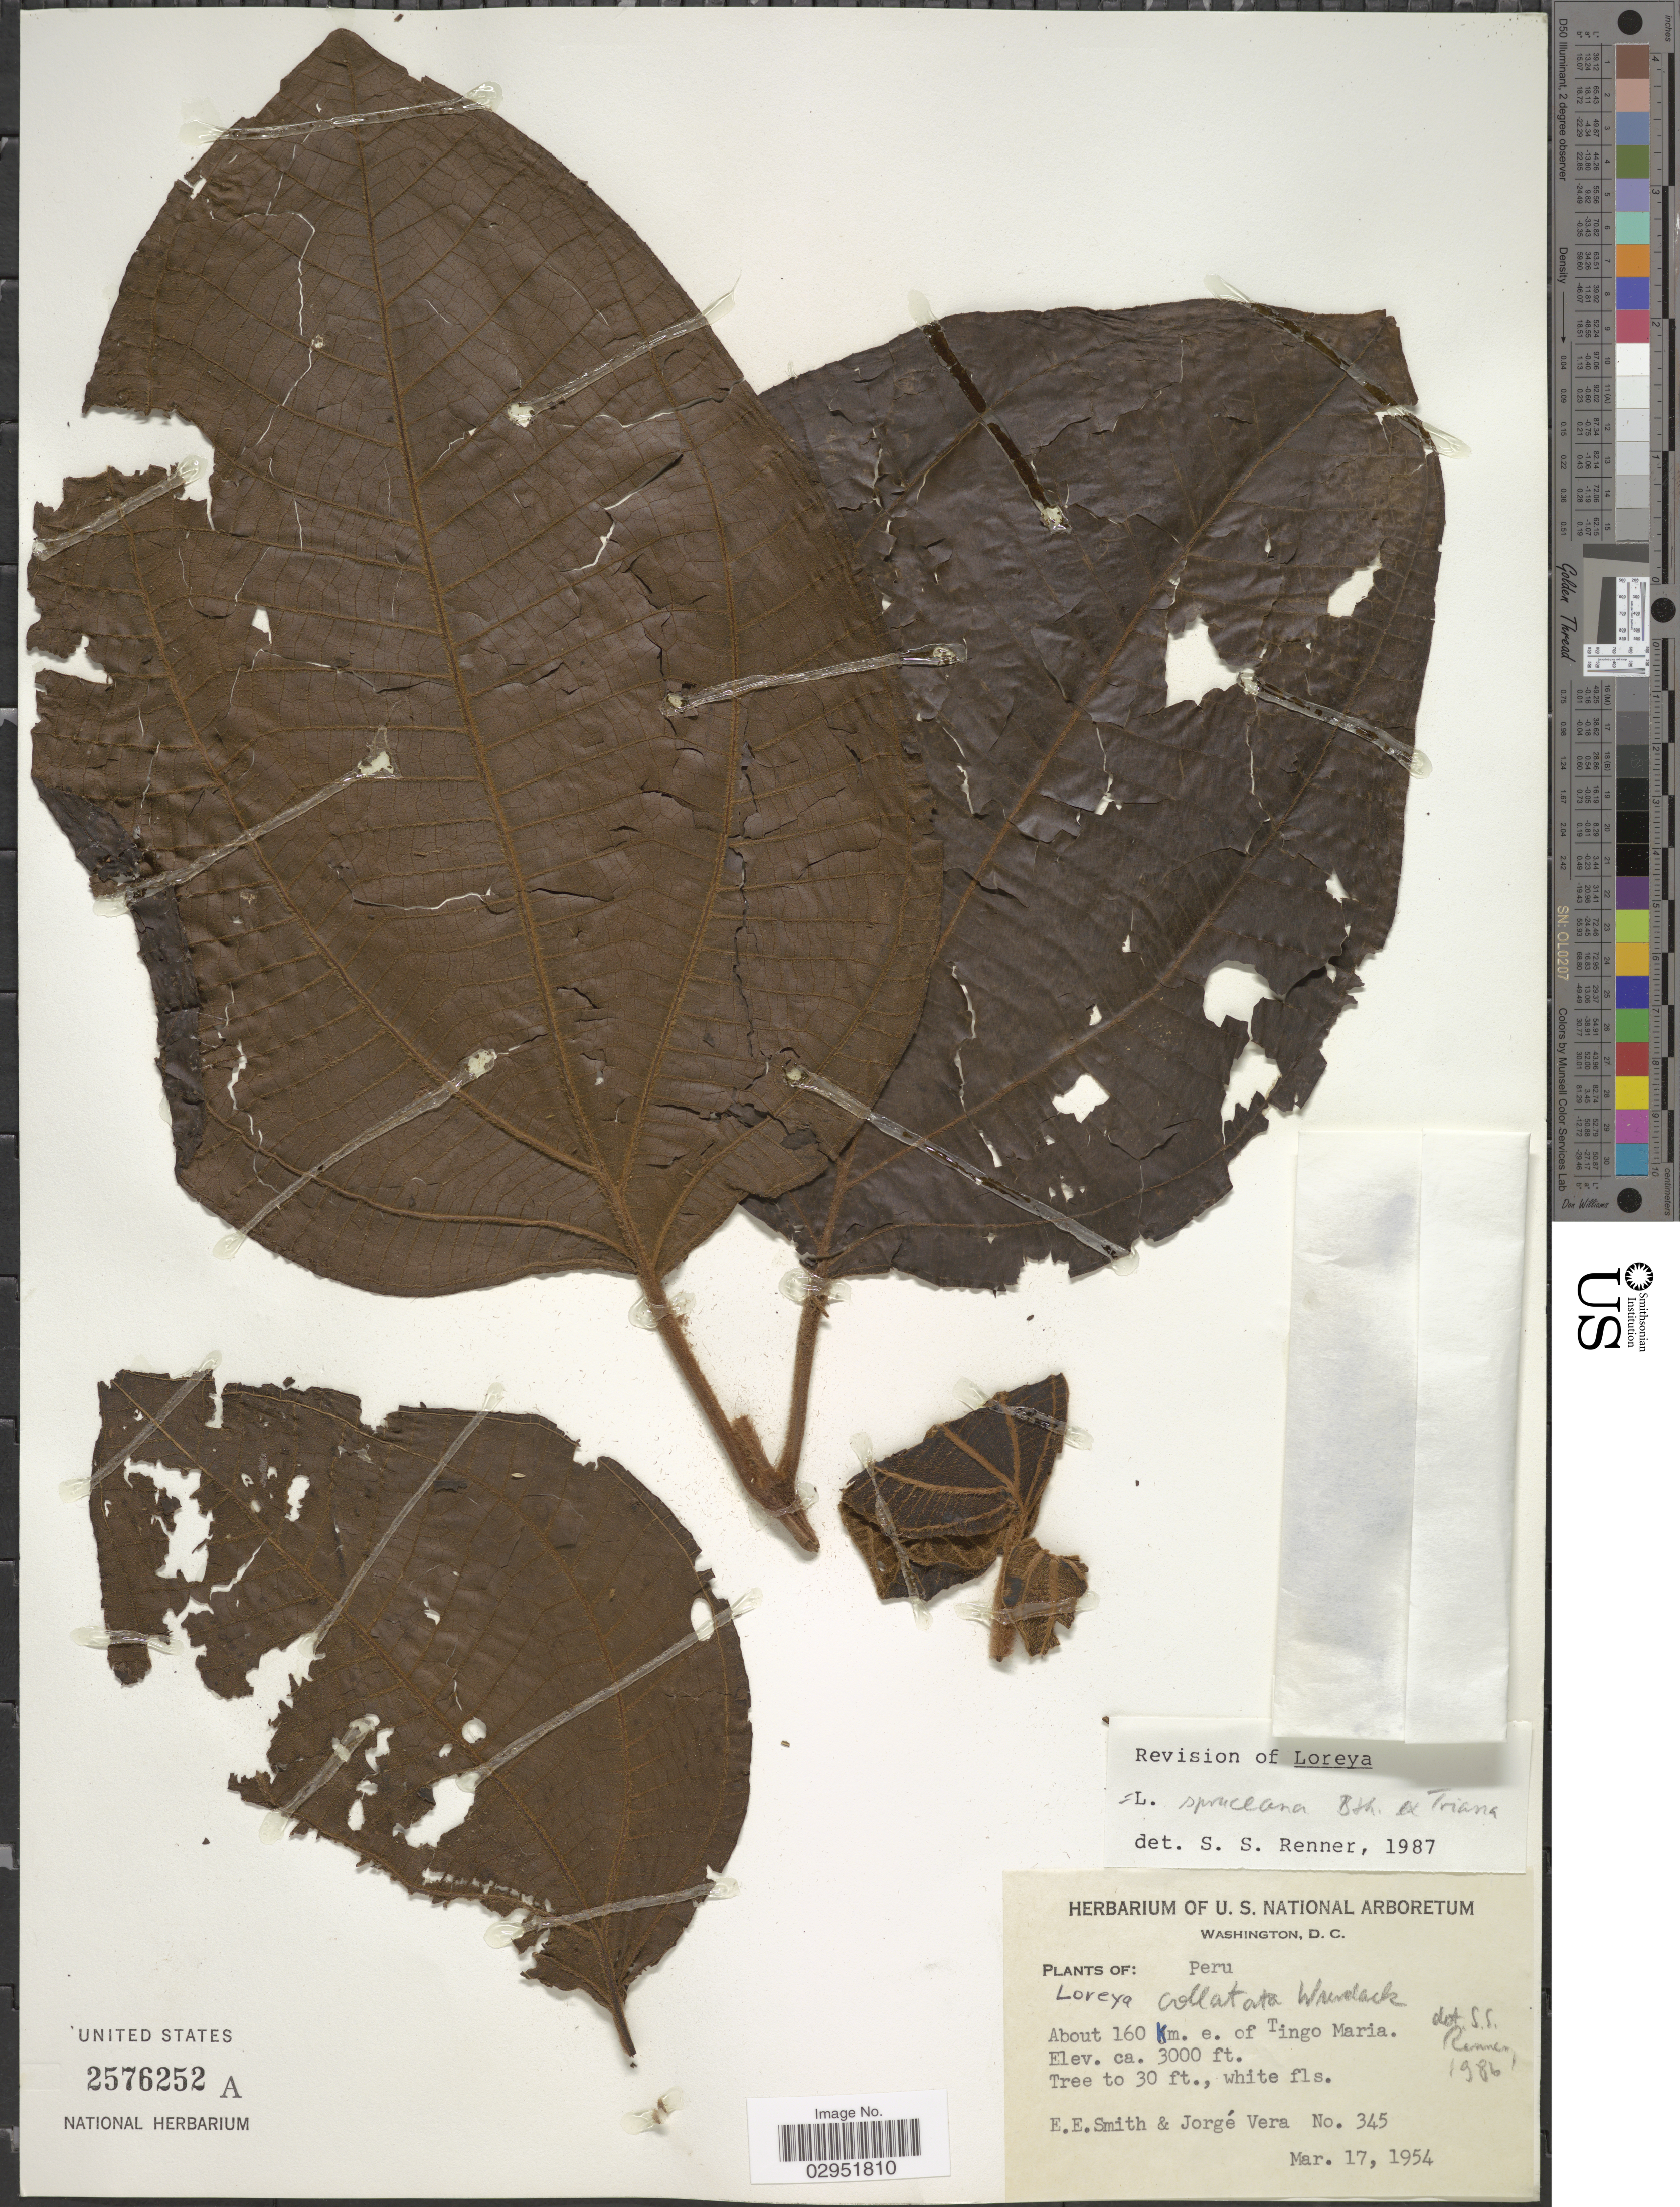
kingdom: Plantae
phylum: Tracheophyta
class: Magnoliopsida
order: Myrtales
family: Melastomataceae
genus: Bellucia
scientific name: Bellucia spruceana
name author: (Triana) J.F. Macbr.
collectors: E. E. Smith & J. Vera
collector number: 345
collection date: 1954-03-17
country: Peru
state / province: Huánuco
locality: About 160 Km. e. of Tingo Maria.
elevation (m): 914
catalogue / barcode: US 2576252A